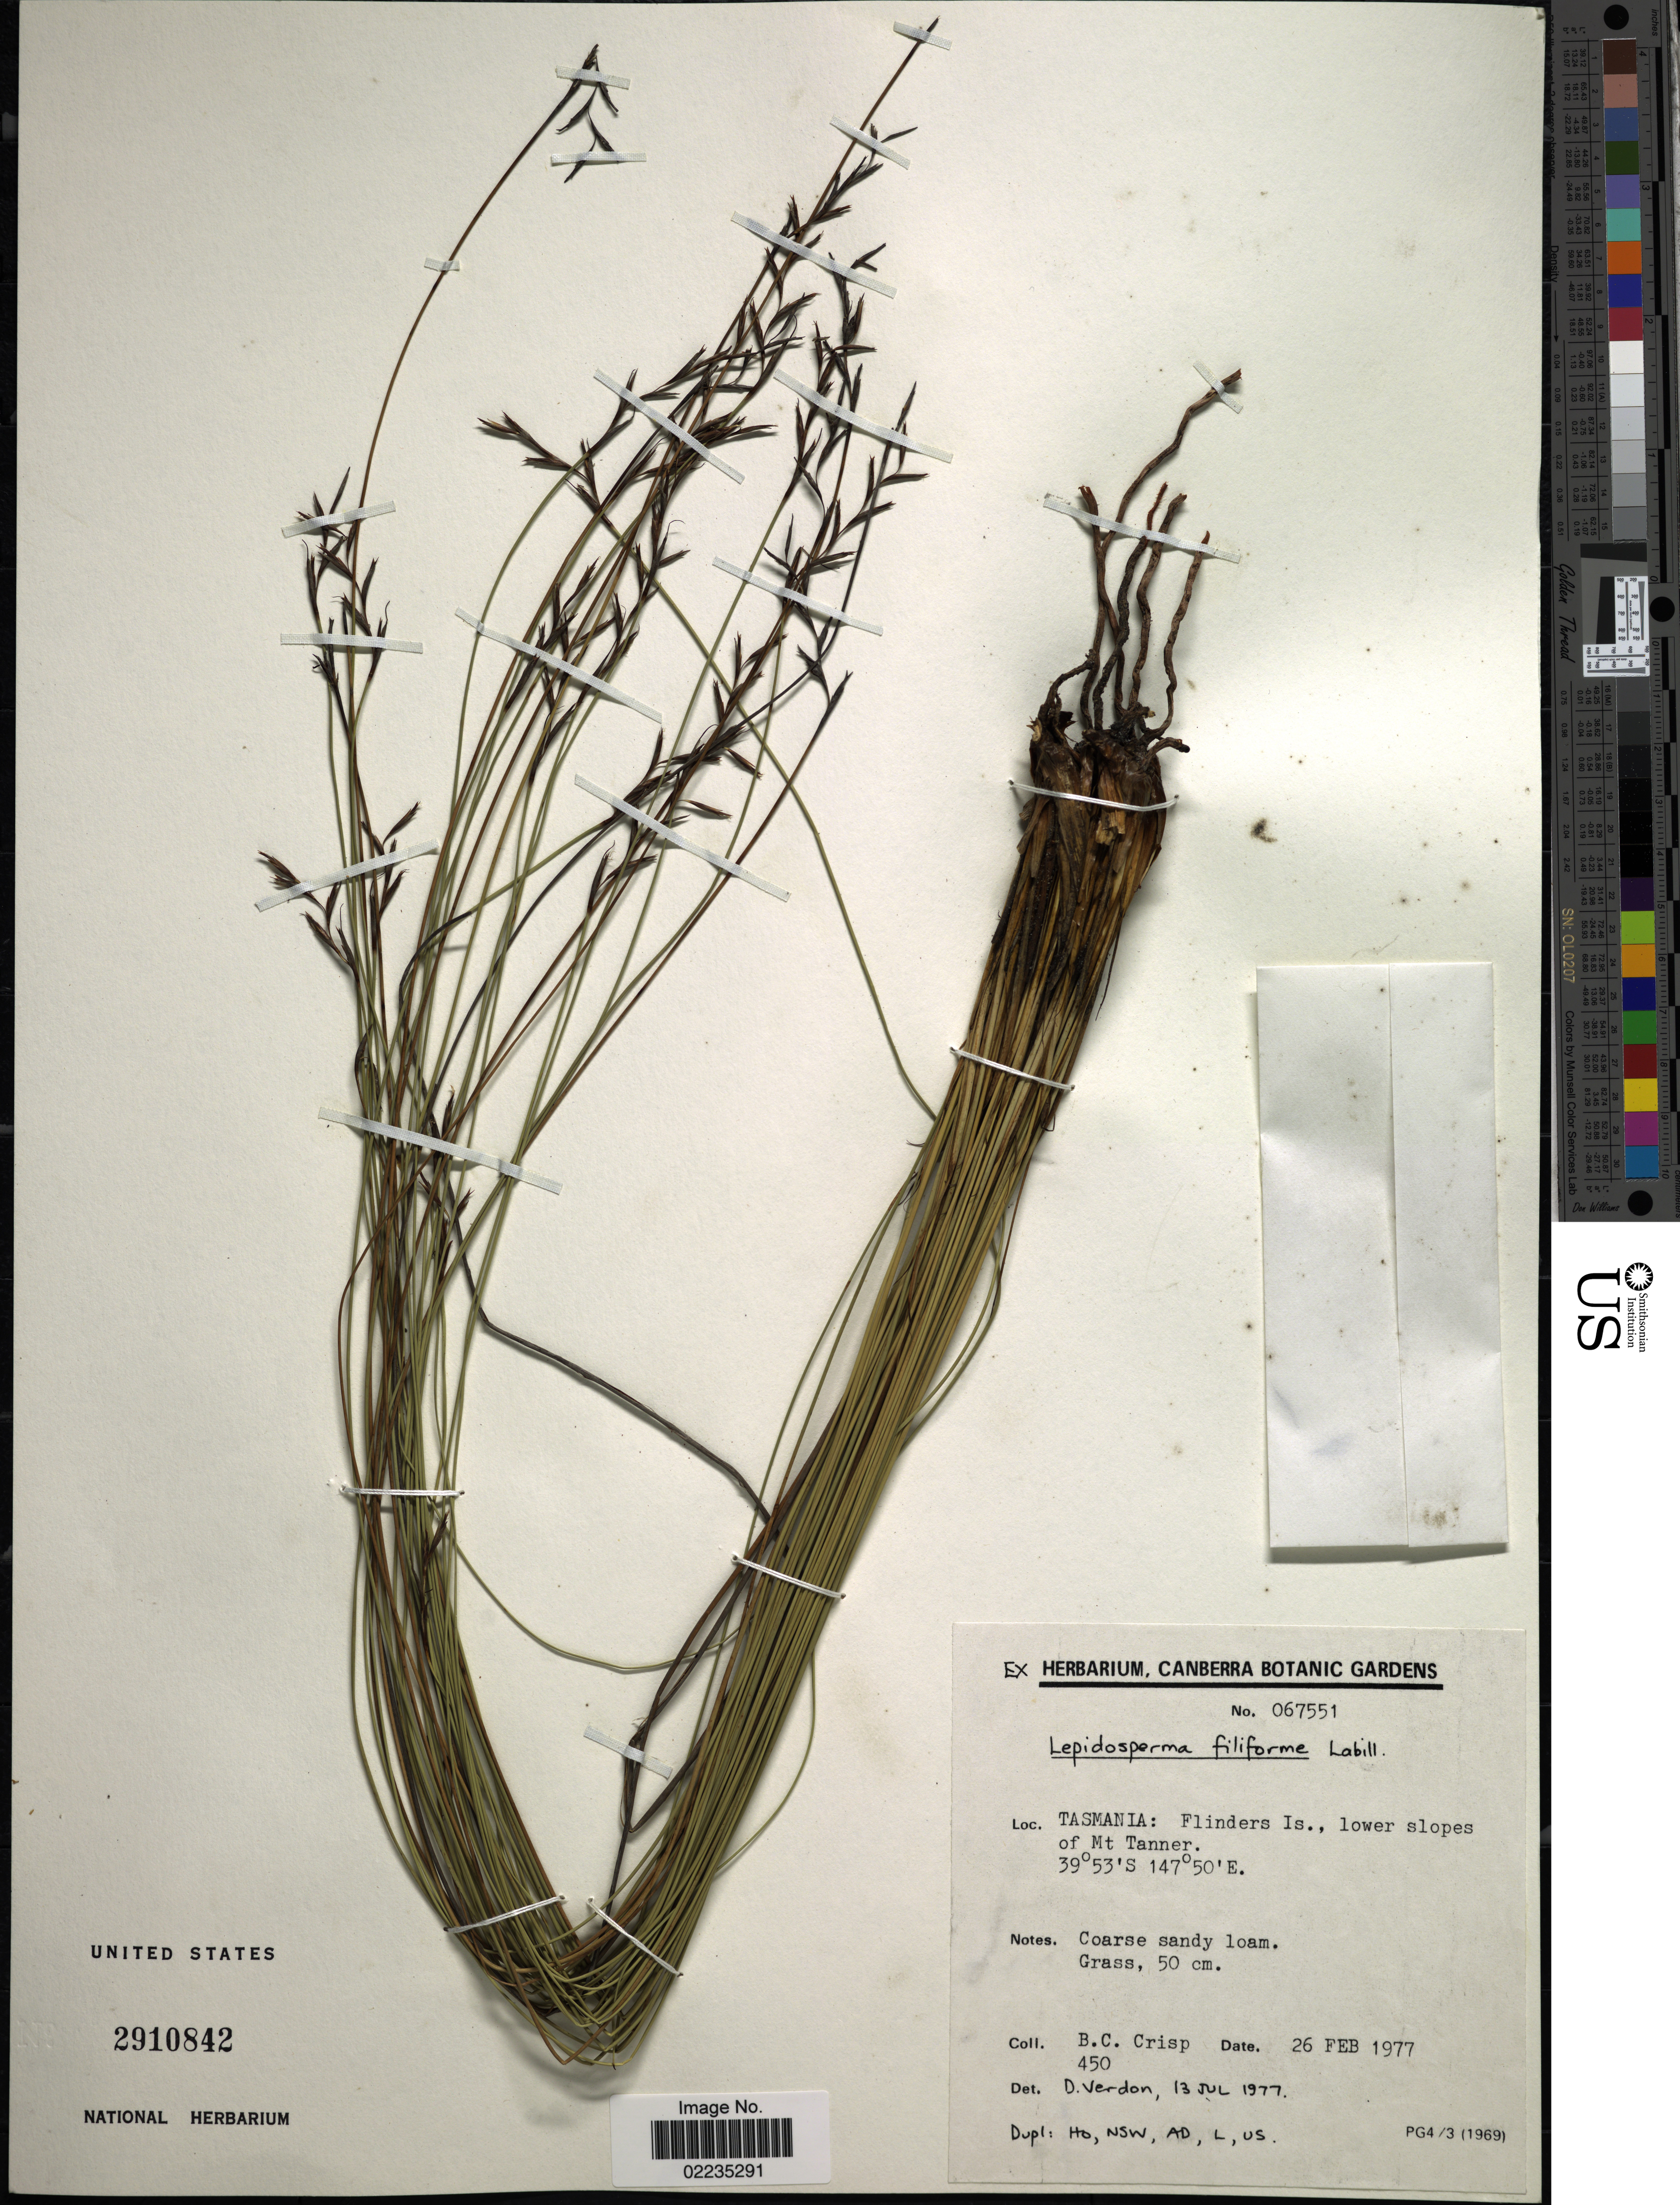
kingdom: Plantae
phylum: Tracheophyta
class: Liliopsida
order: Poales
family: Cyperaceae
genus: Lepidosperma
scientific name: Lepidosperma filiforme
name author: Labill.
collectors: B. Crisp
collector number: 450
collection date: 1977-02-26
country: Australia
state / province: Tasmania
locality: Tasmania: Flinders Is., lower slopes of Mt. Tanner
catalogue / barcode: US 2910842